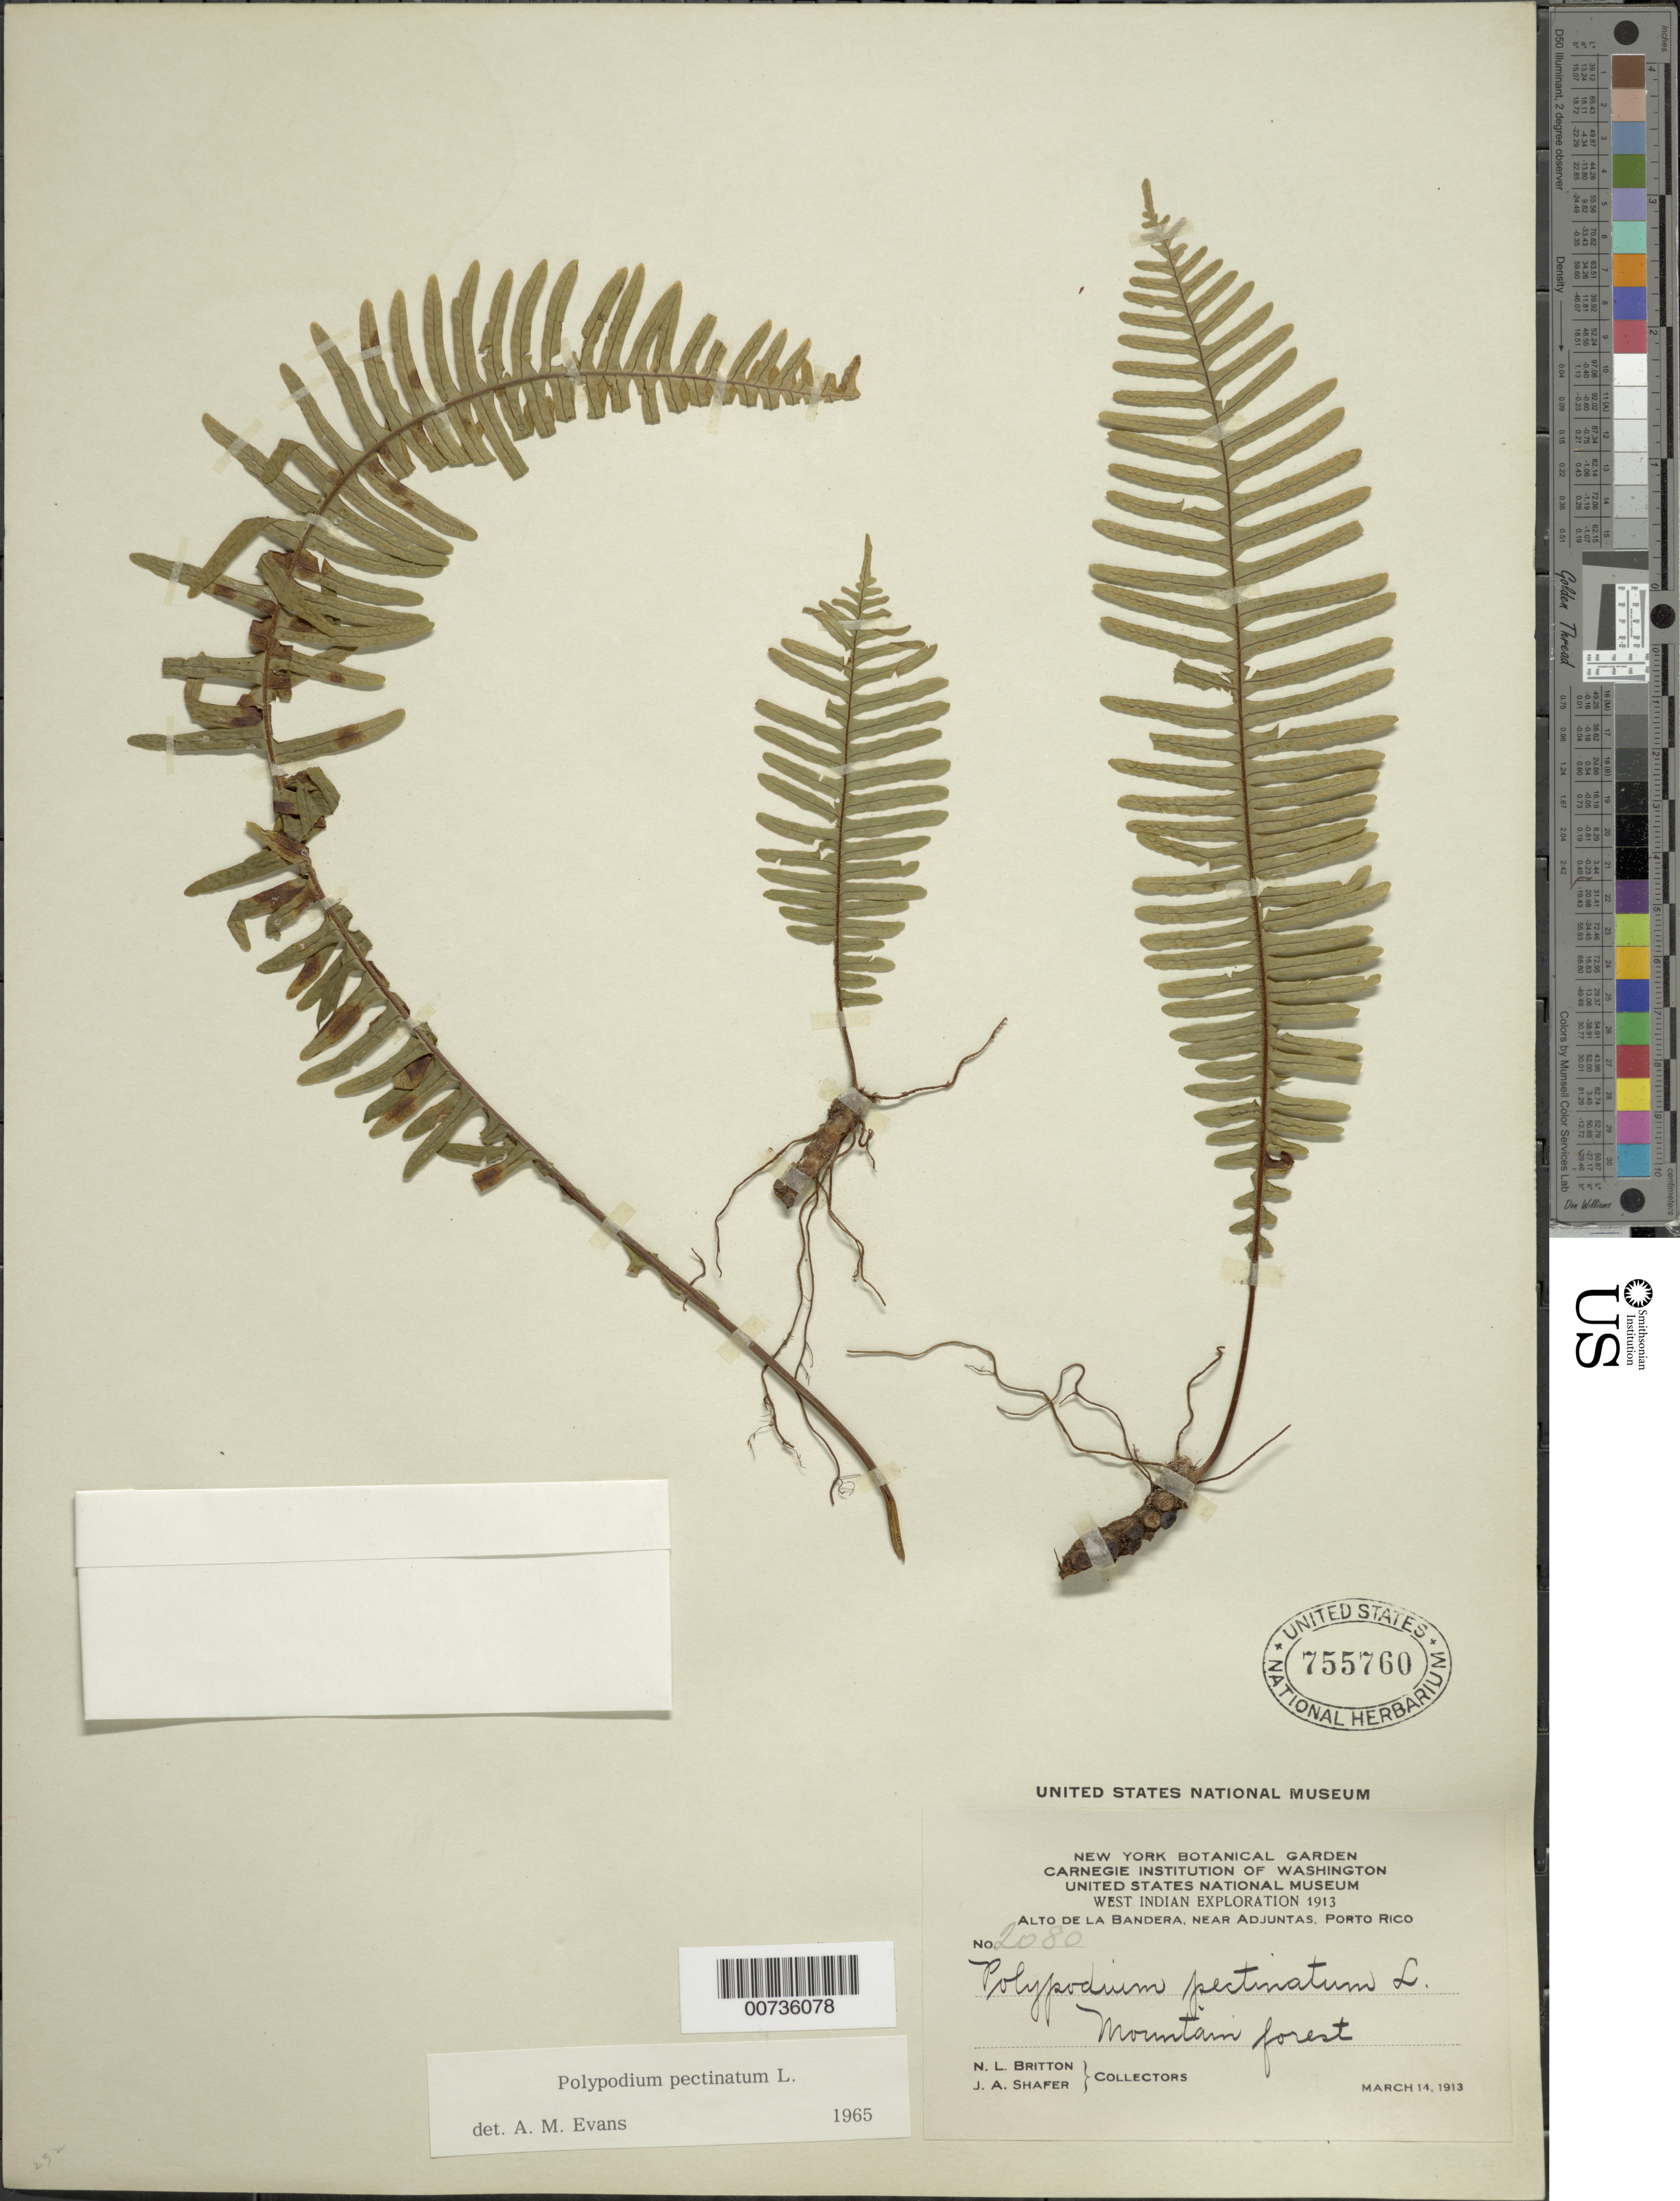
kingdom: Plantae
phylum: Tracheophyta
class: Polypodiopsida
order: Polypodiales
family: Polypodiaceae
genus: Pecluma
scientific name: Pecluma pectinata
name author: (L.) M.G. Price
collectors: N. Britton & J. A. Shafer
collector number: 2080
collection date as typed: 14 Mar 1913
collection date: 1913-03-14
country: Puerto Rico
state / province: Adjuntas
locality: Alto de la Bandera, near Adjuntas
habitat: Mountain forest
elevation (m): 700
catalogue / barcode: US 755760